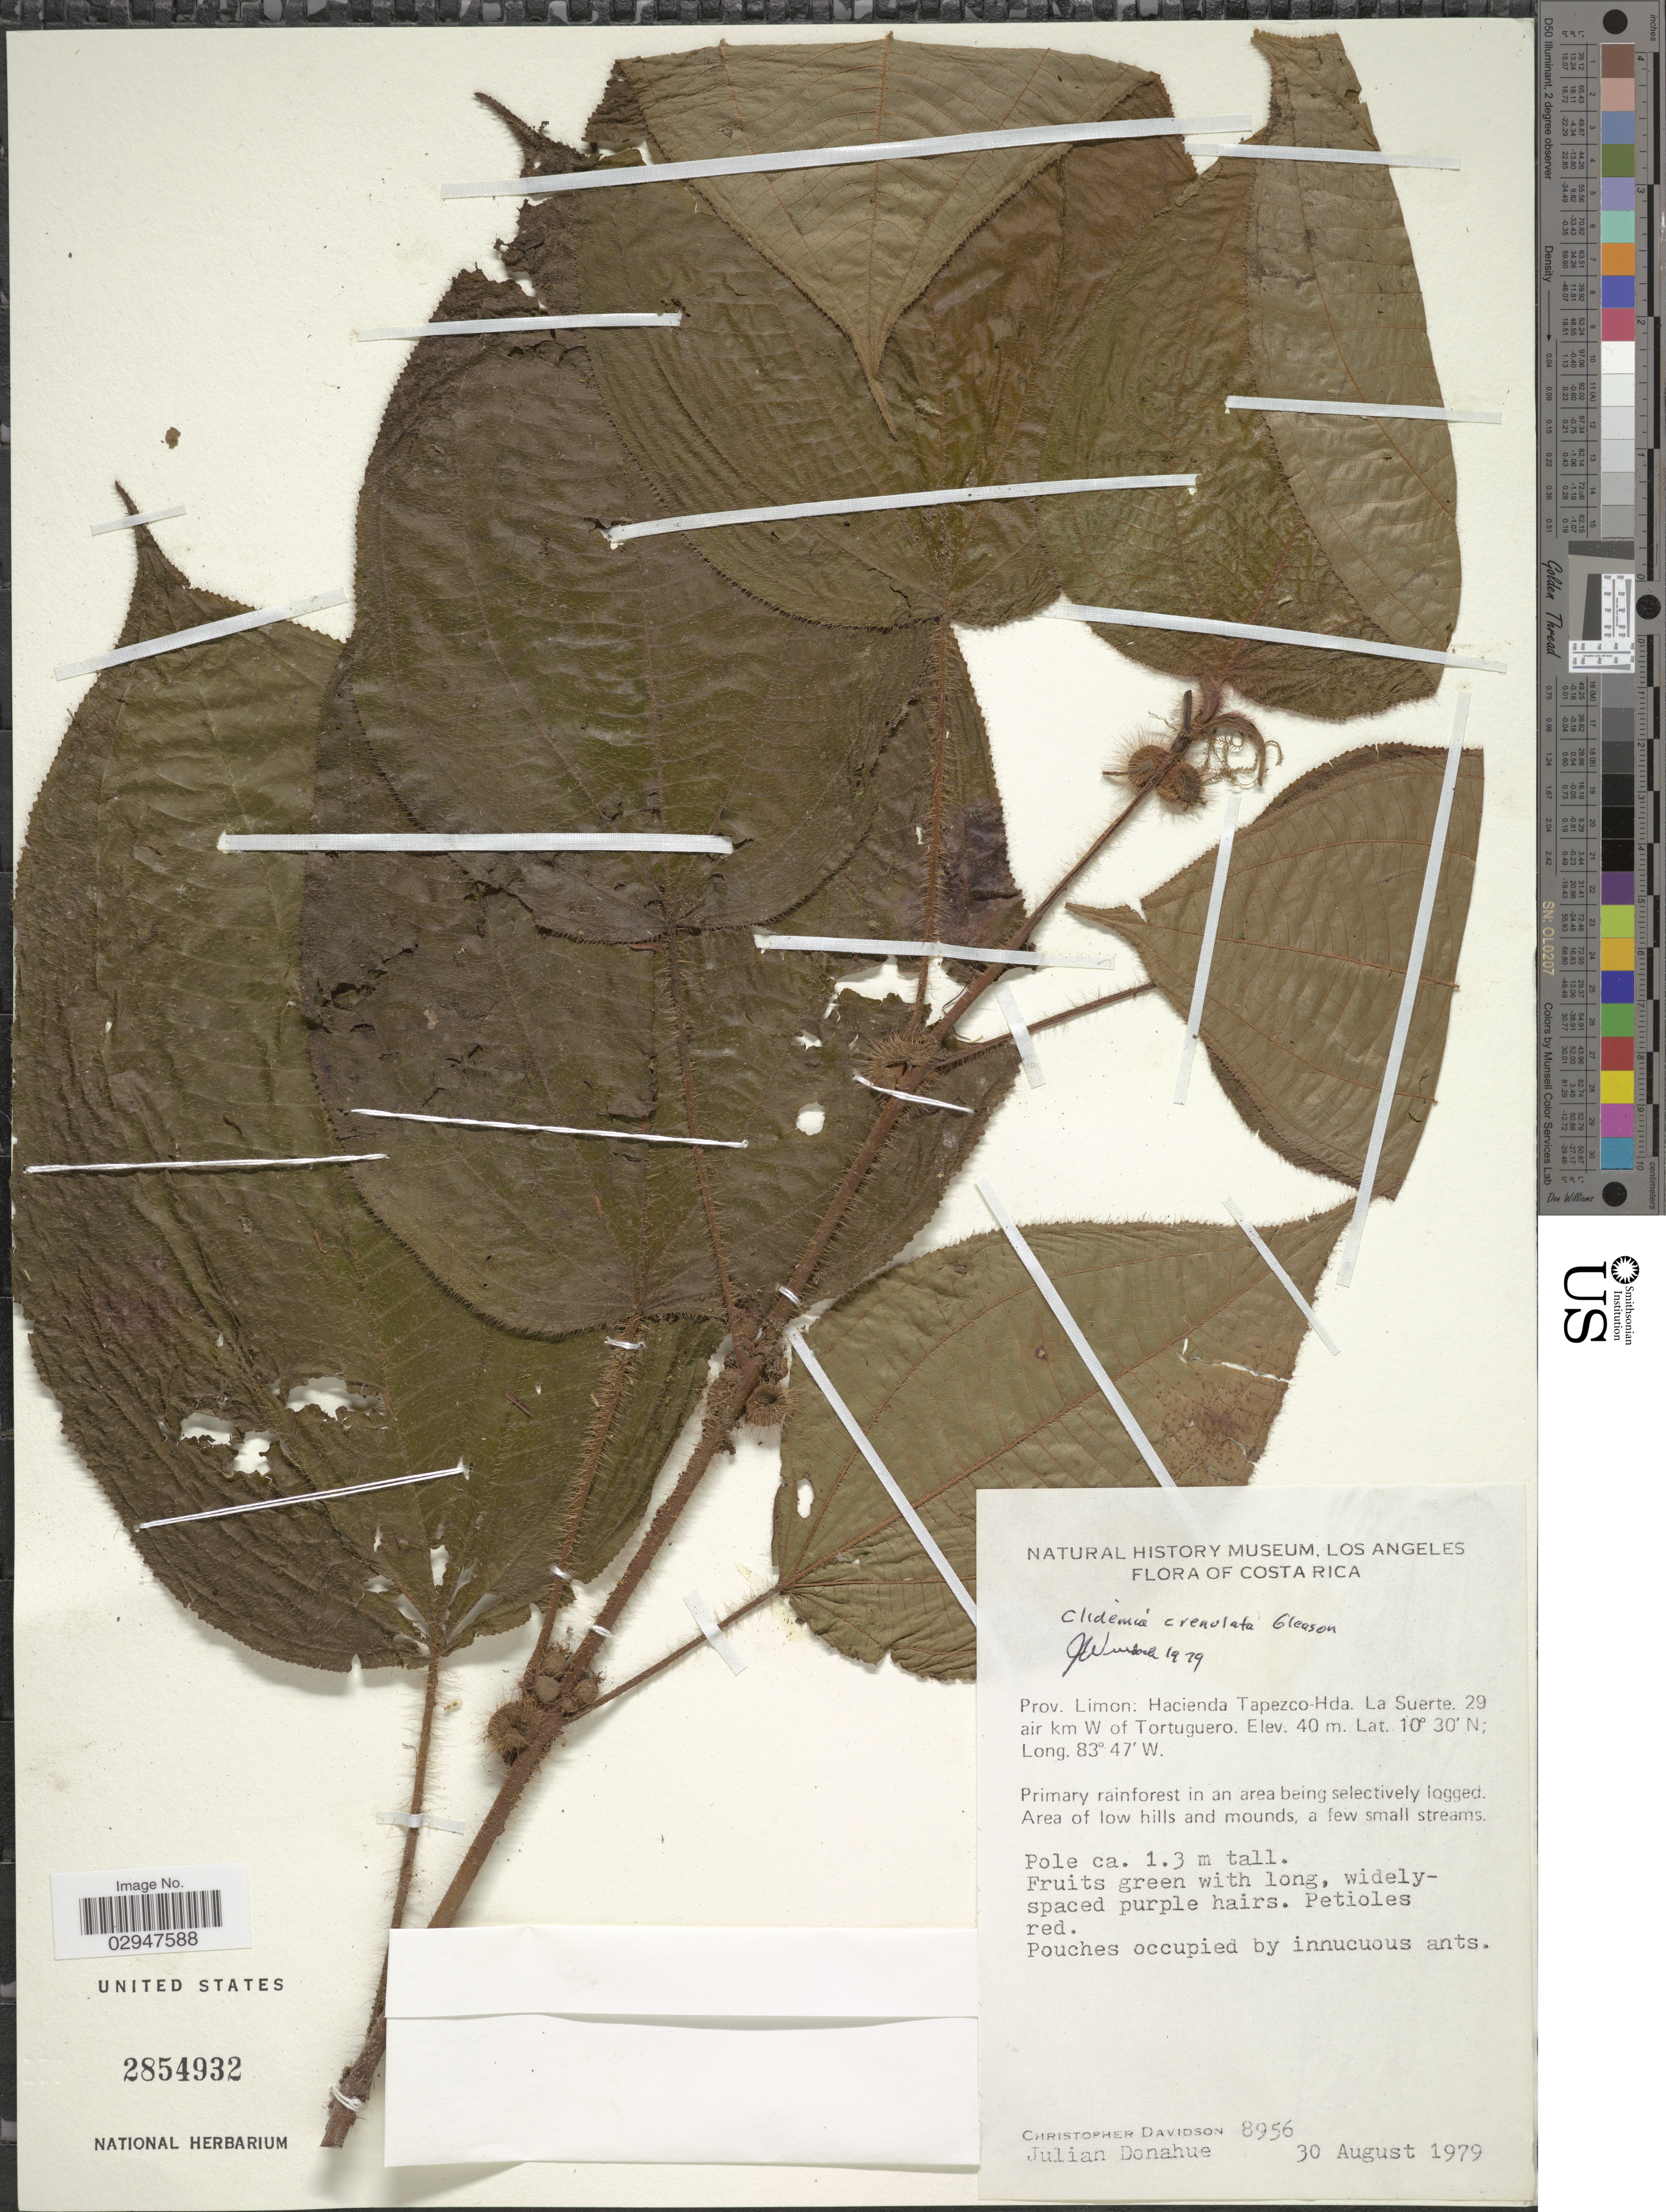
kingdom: Plantae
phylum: Tracheophyta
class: Magnoliopsida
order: Myrtales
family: Melastomataceae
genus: Clidemia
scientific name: Clidemia crenulata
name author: Gleason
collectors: C. Davidson & J. Donahue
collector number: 8956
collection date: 1979-08-30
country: Costa Rica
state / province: Limón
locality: Hacienda Tapezco-Hda. La Suerte. 29 air km W of Tortuguero.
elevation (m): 40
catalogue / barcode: US 2854932